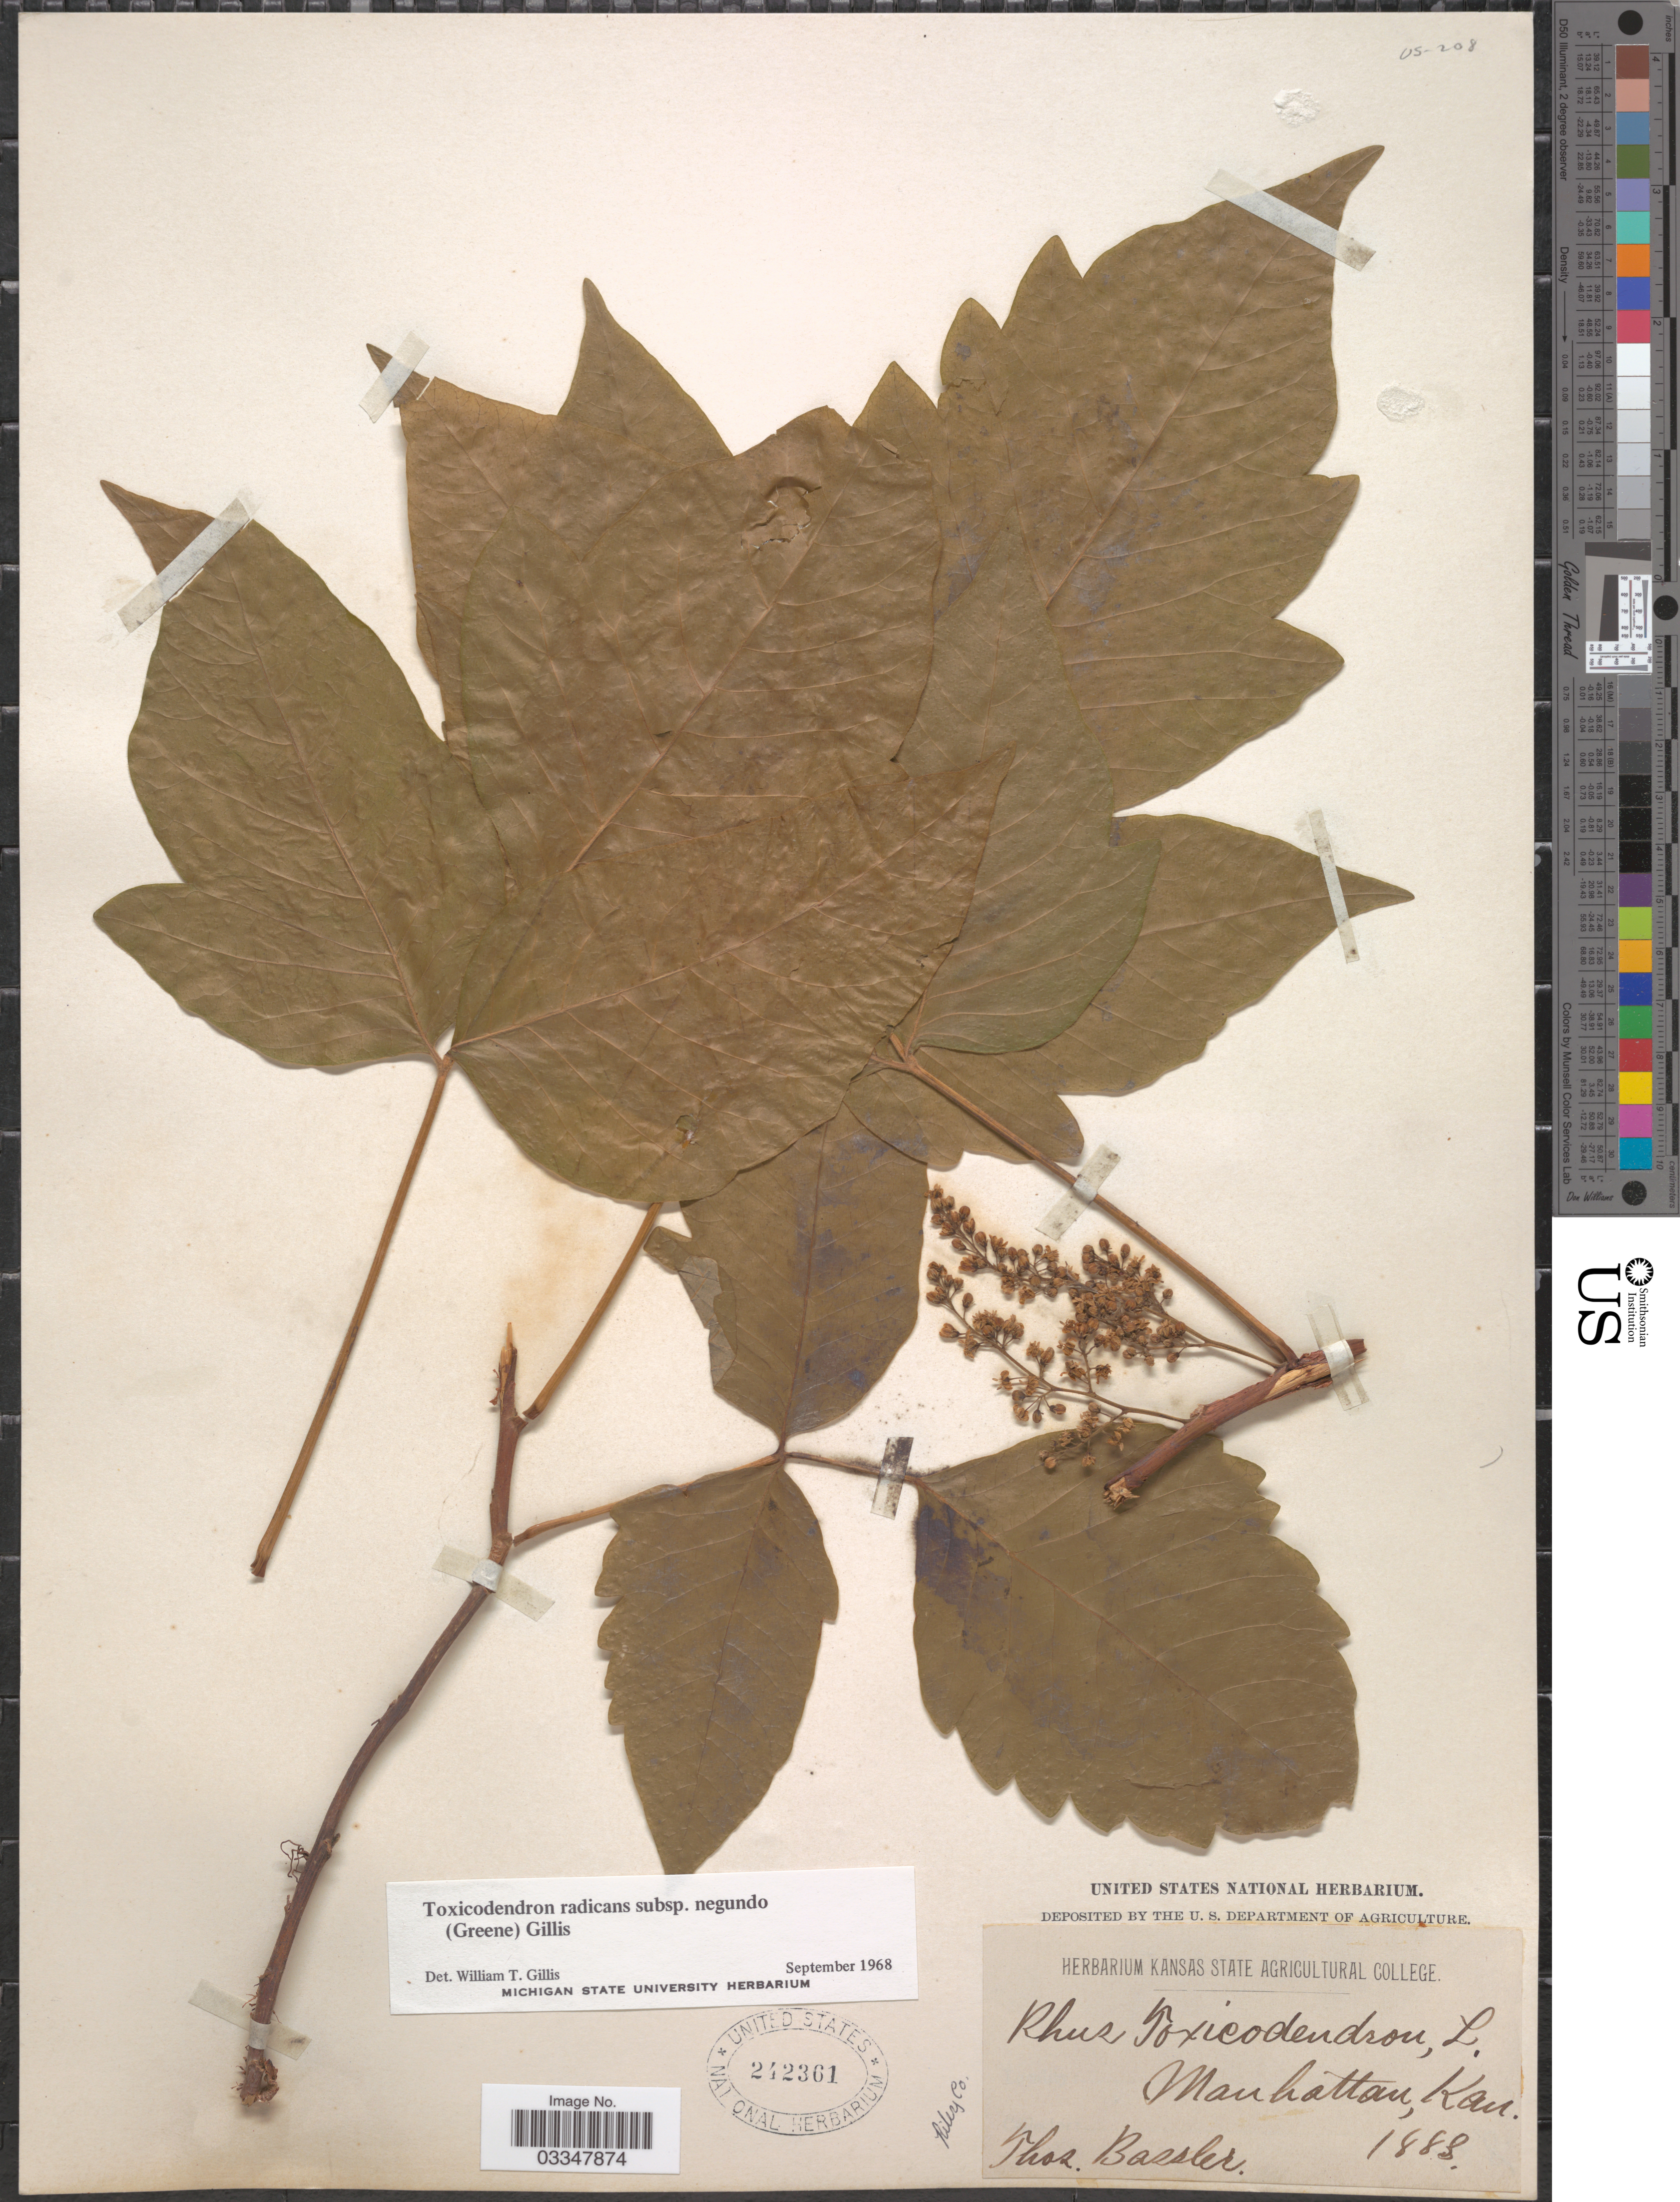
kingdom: Plantae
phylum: Tracheophyta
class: Magnoliopsida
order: Sapindales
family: Anacardiaceae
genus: Toxicodendron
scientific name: Toxicodendron radicans subsp. negundo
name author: (Greene) Gillis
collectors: T. Bassler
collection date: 1883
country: United States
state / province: Kansas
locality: Manhattan. Riley Co.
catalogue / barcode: US 242361